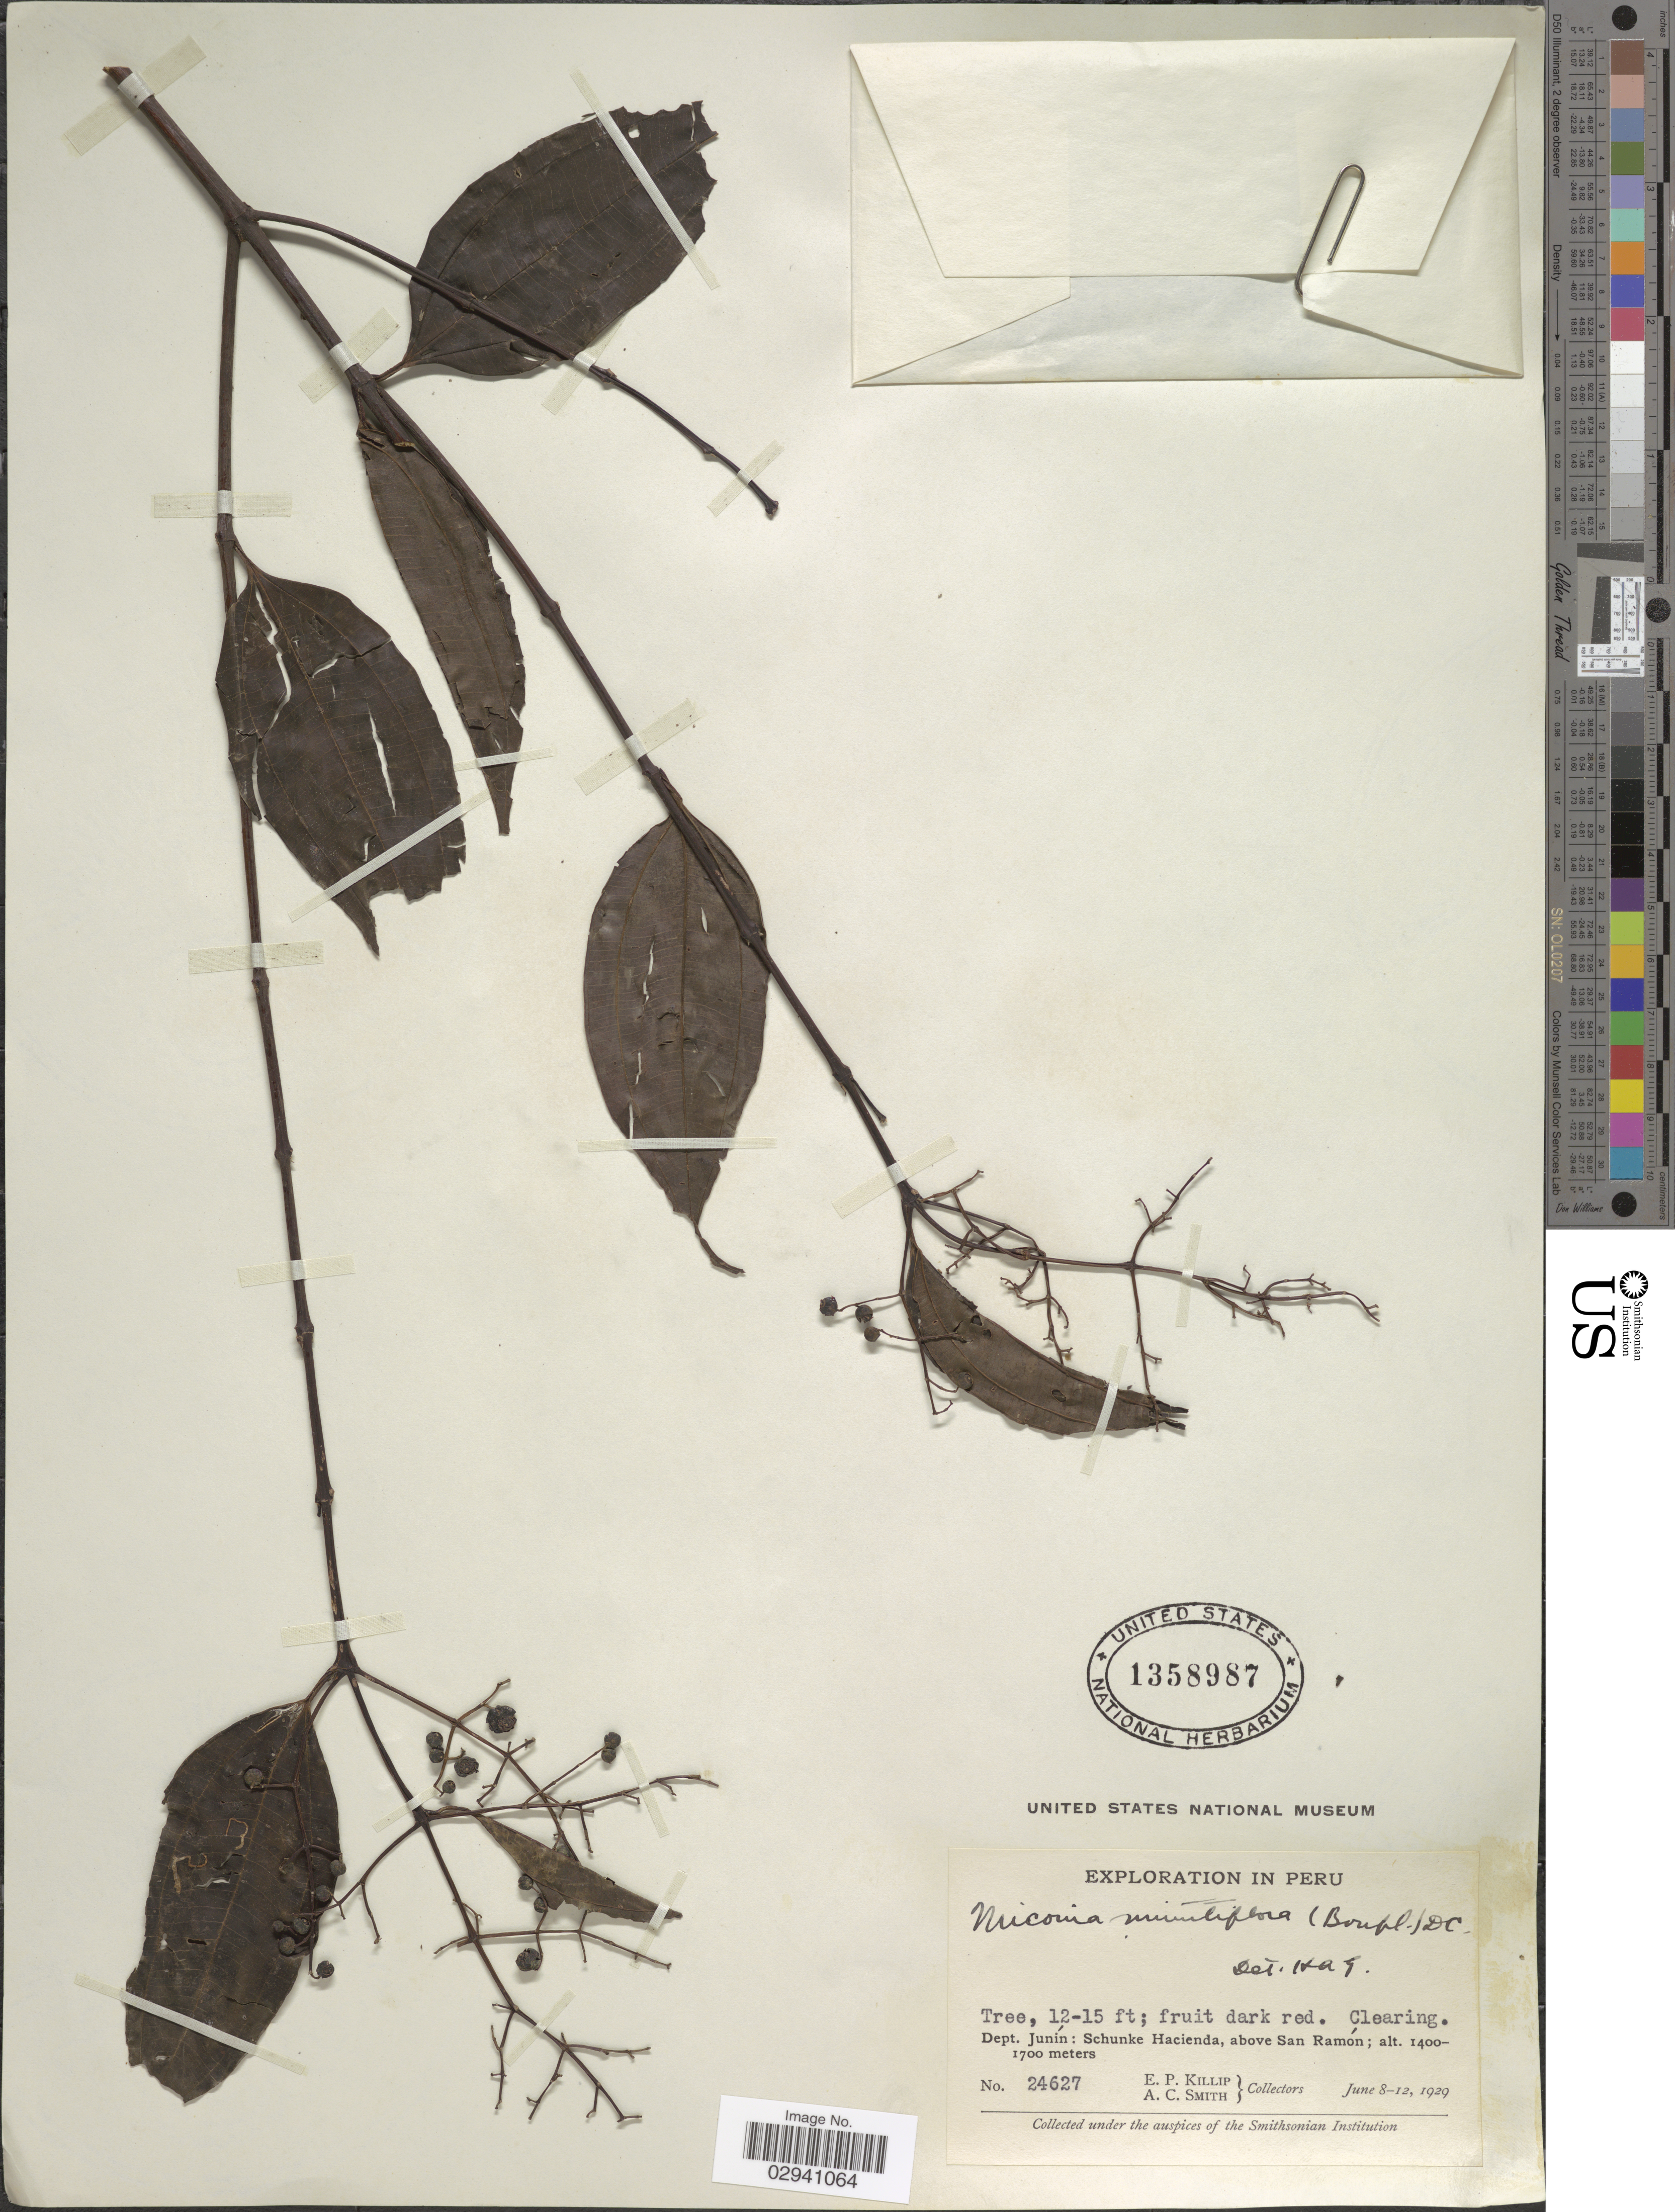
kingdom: Plantae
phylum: Tracheophyta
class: Magnoliopsida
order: Myrtales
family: Melastomataceae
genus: Miconia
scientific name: Miconia minutiflora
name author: (Bonpl.) DC.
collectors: E. P. Killip & A. C. Smith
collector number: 24627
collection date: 1929-06-08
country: Peru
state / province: Junín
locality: Dept. Junín: Schunke Hacienda, above San Ramón.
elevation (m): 1400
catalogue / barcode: US 1358987